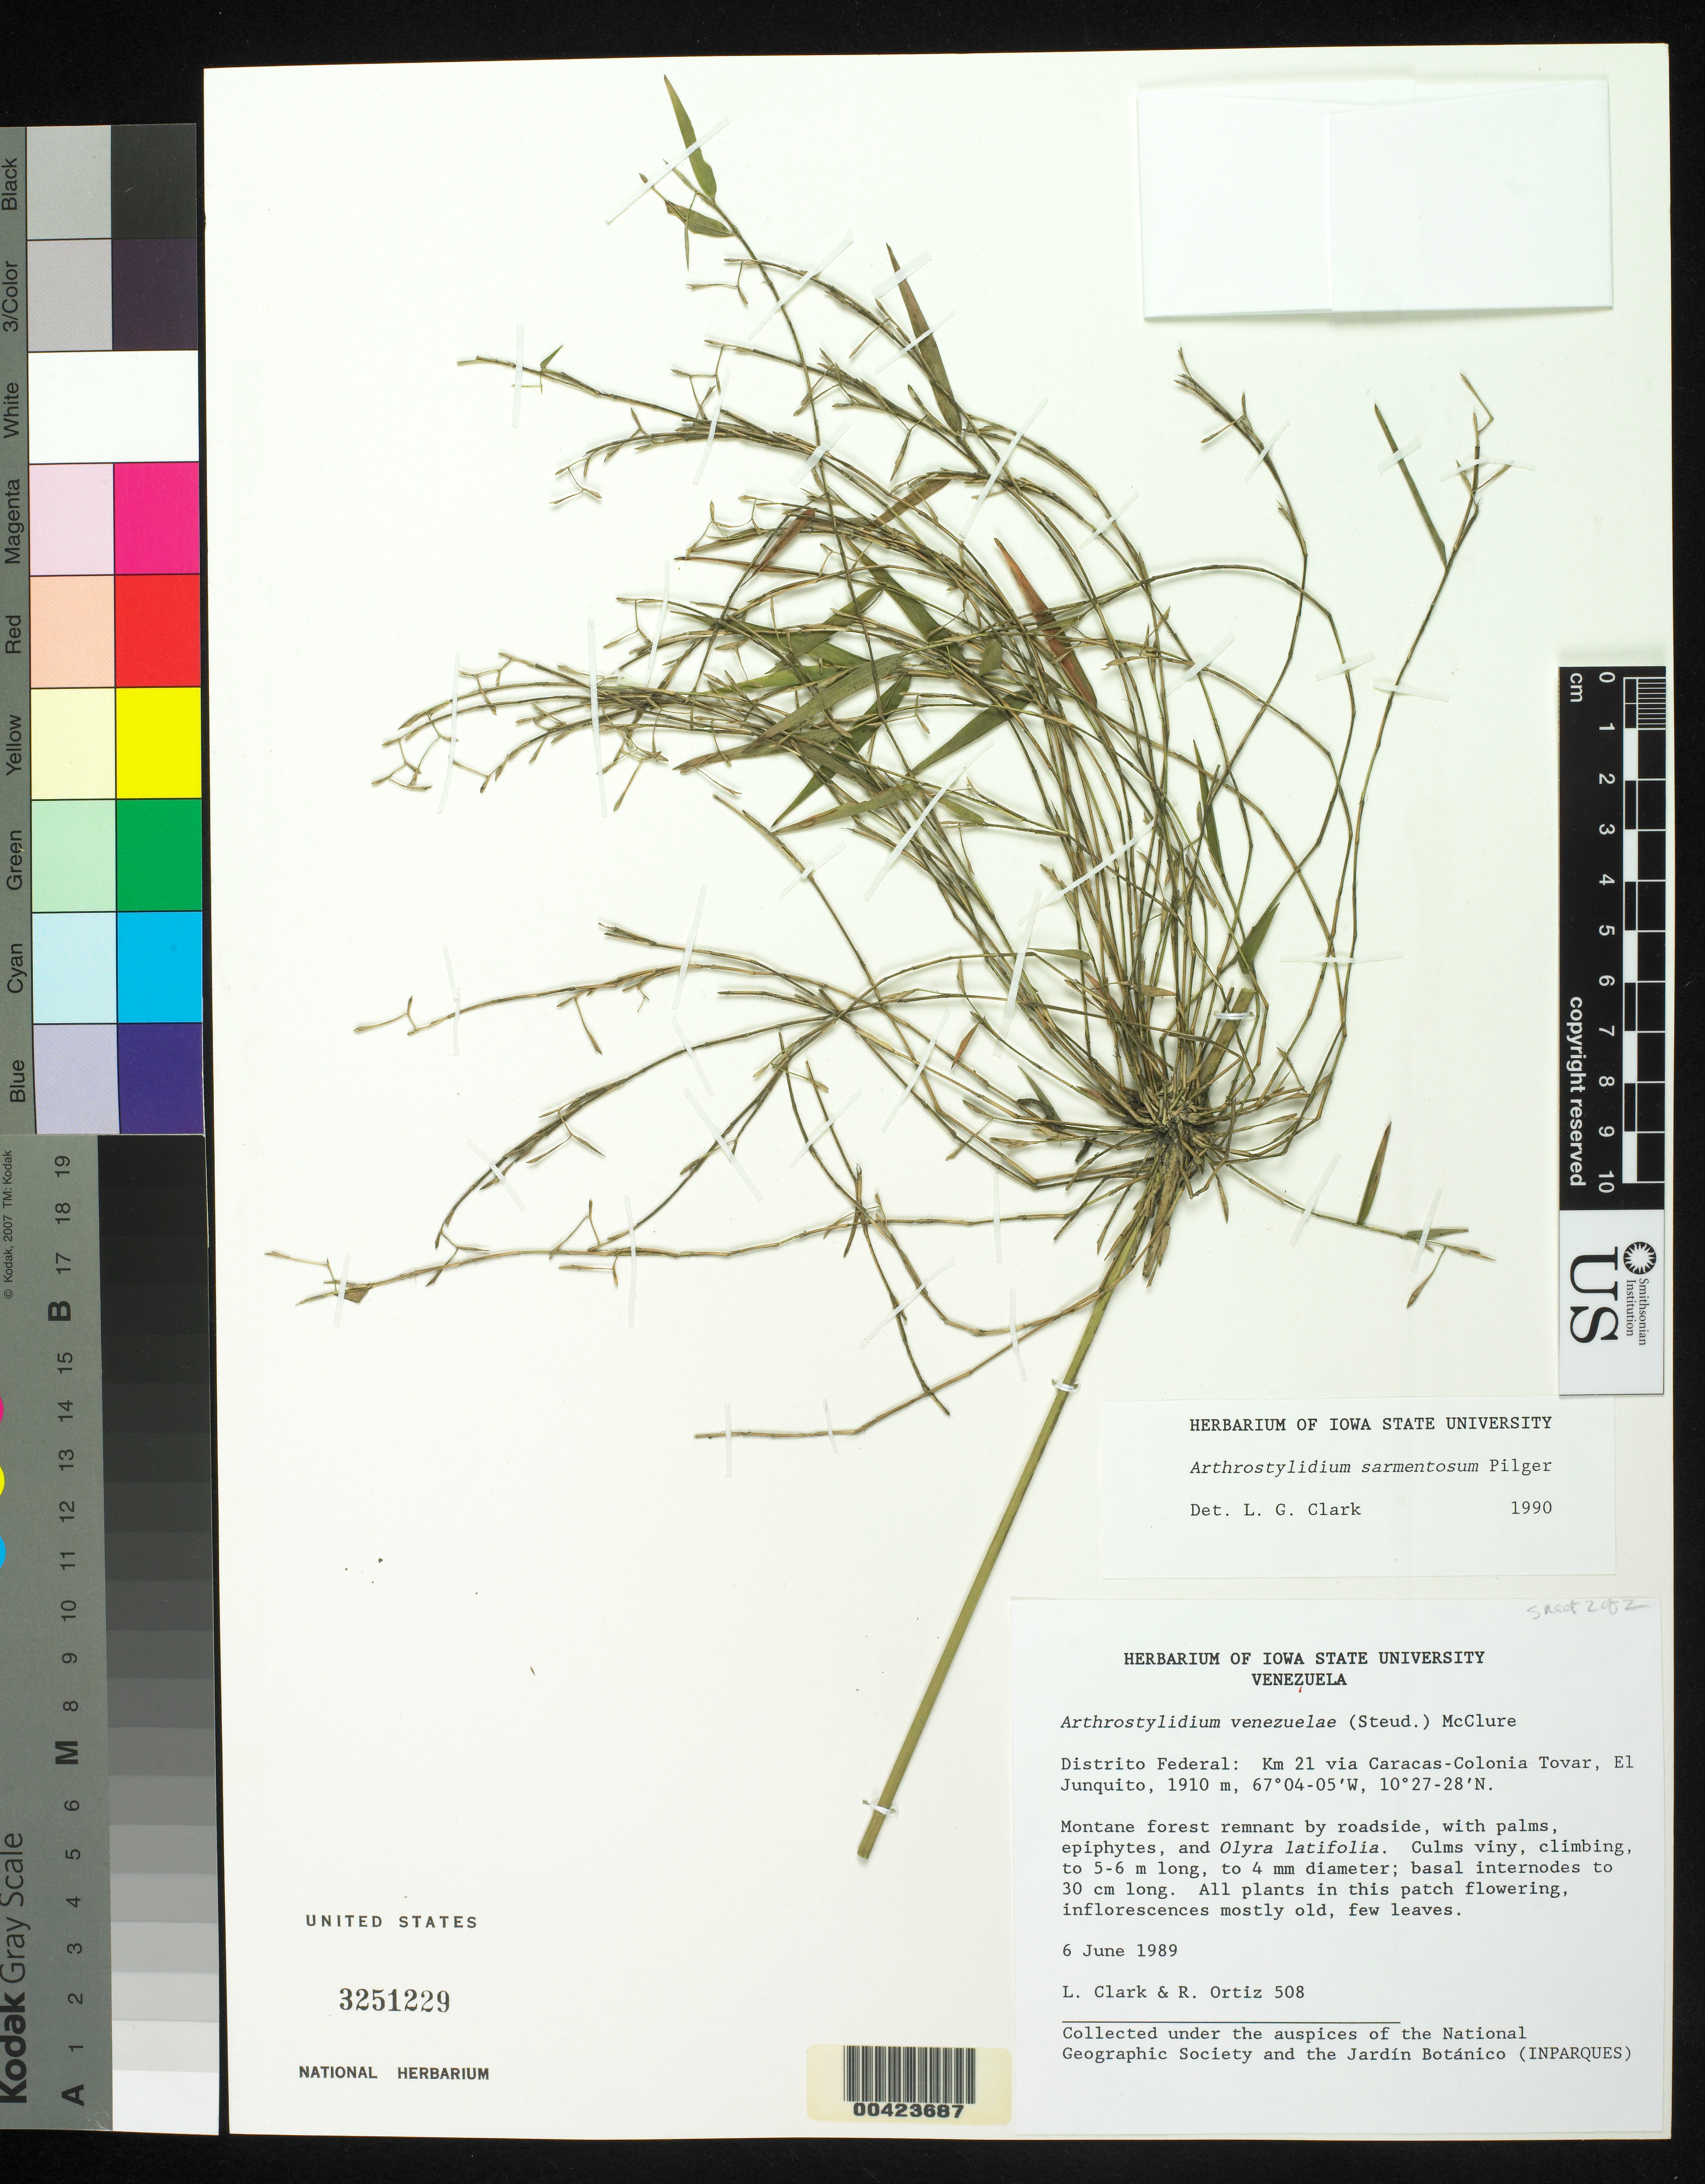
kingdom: Plantae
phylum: Tracheophyta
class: Liliopsida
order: Poales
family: Poaceae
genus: Arthrostylidium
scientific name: Arthrostylidium sarmentosum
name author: Pilg. in Urb.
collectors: L. G. Clark & R. del C. Ortiz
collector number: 508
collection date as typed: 06 Jun 1989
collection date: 1989-06-06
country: Venezuela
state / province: Distrito Federal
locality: El junquito; km 21 via caracas - colonia tovar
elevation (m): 1910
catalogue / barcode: US 3251229